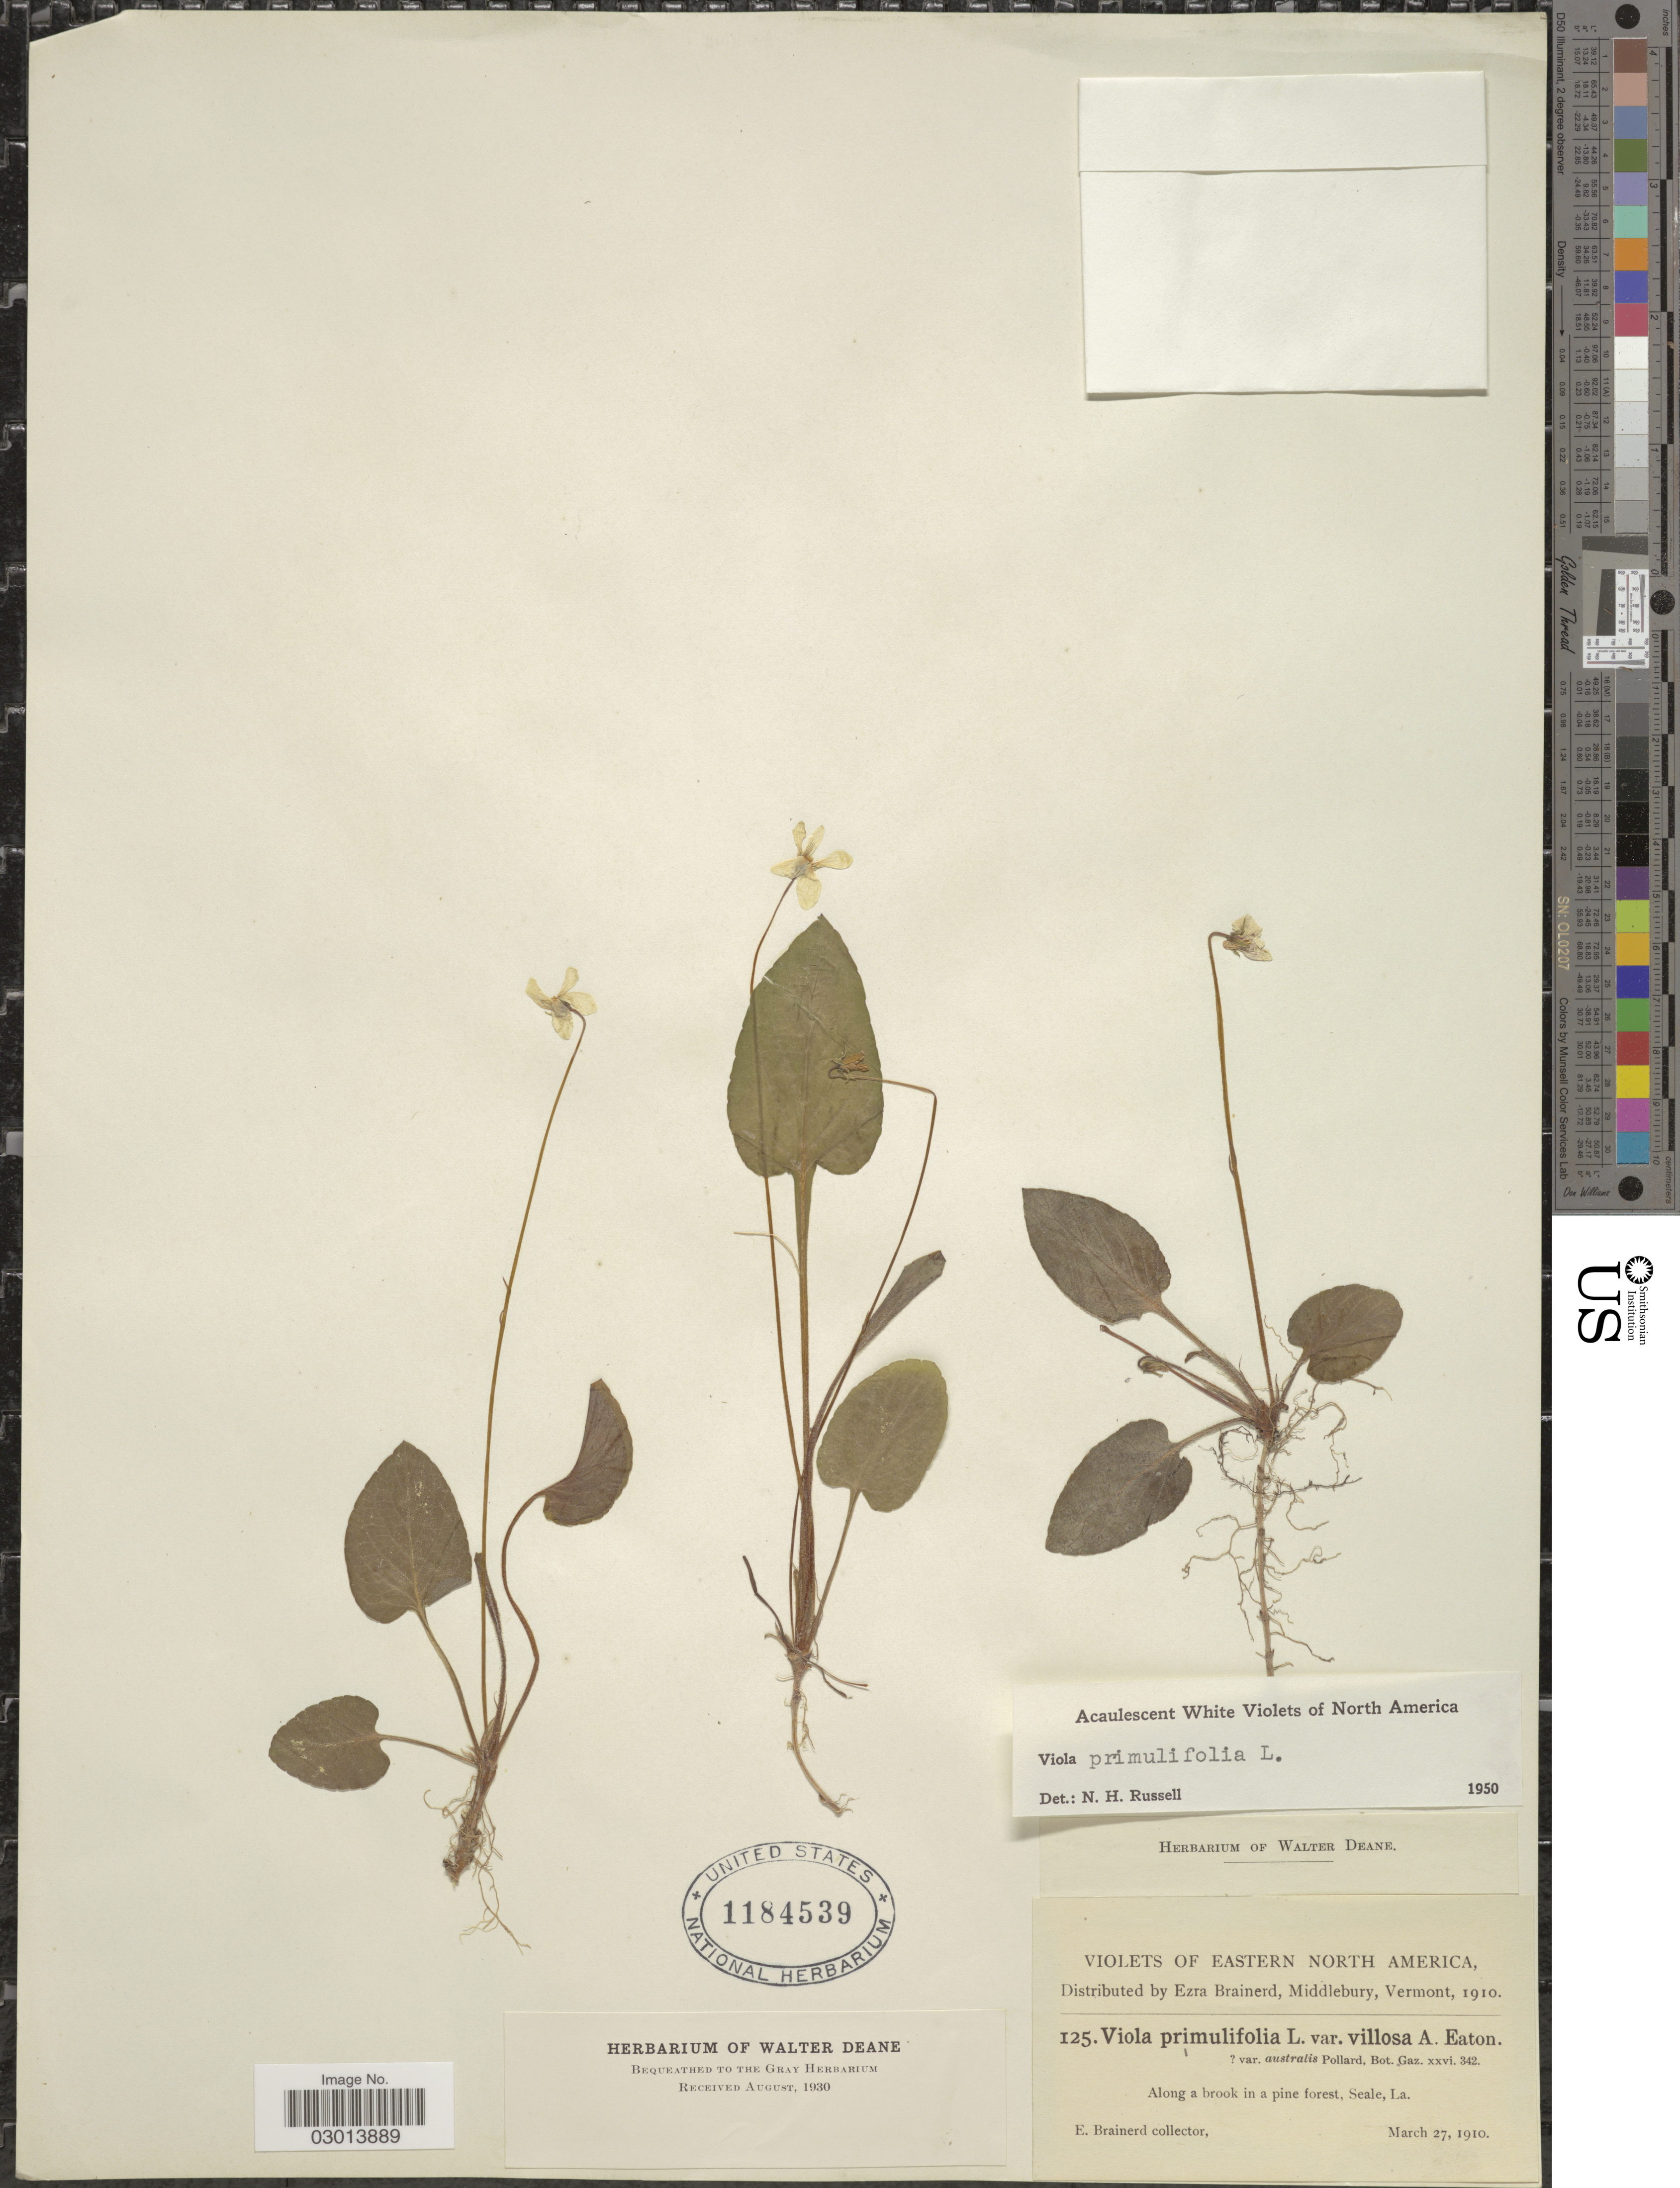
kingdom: Plantae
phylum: Tracheophyta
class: Magnoliopsida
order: Malpighiales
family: Violaceae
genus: Viola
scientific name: Viola primulifolia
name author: L.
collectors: E. Brainerd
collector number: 125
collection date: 1910-03-27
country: United States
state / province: Louisiana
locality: Eastern North America, Along a brook in a pine forest, Seale.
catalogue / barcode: US 1184539